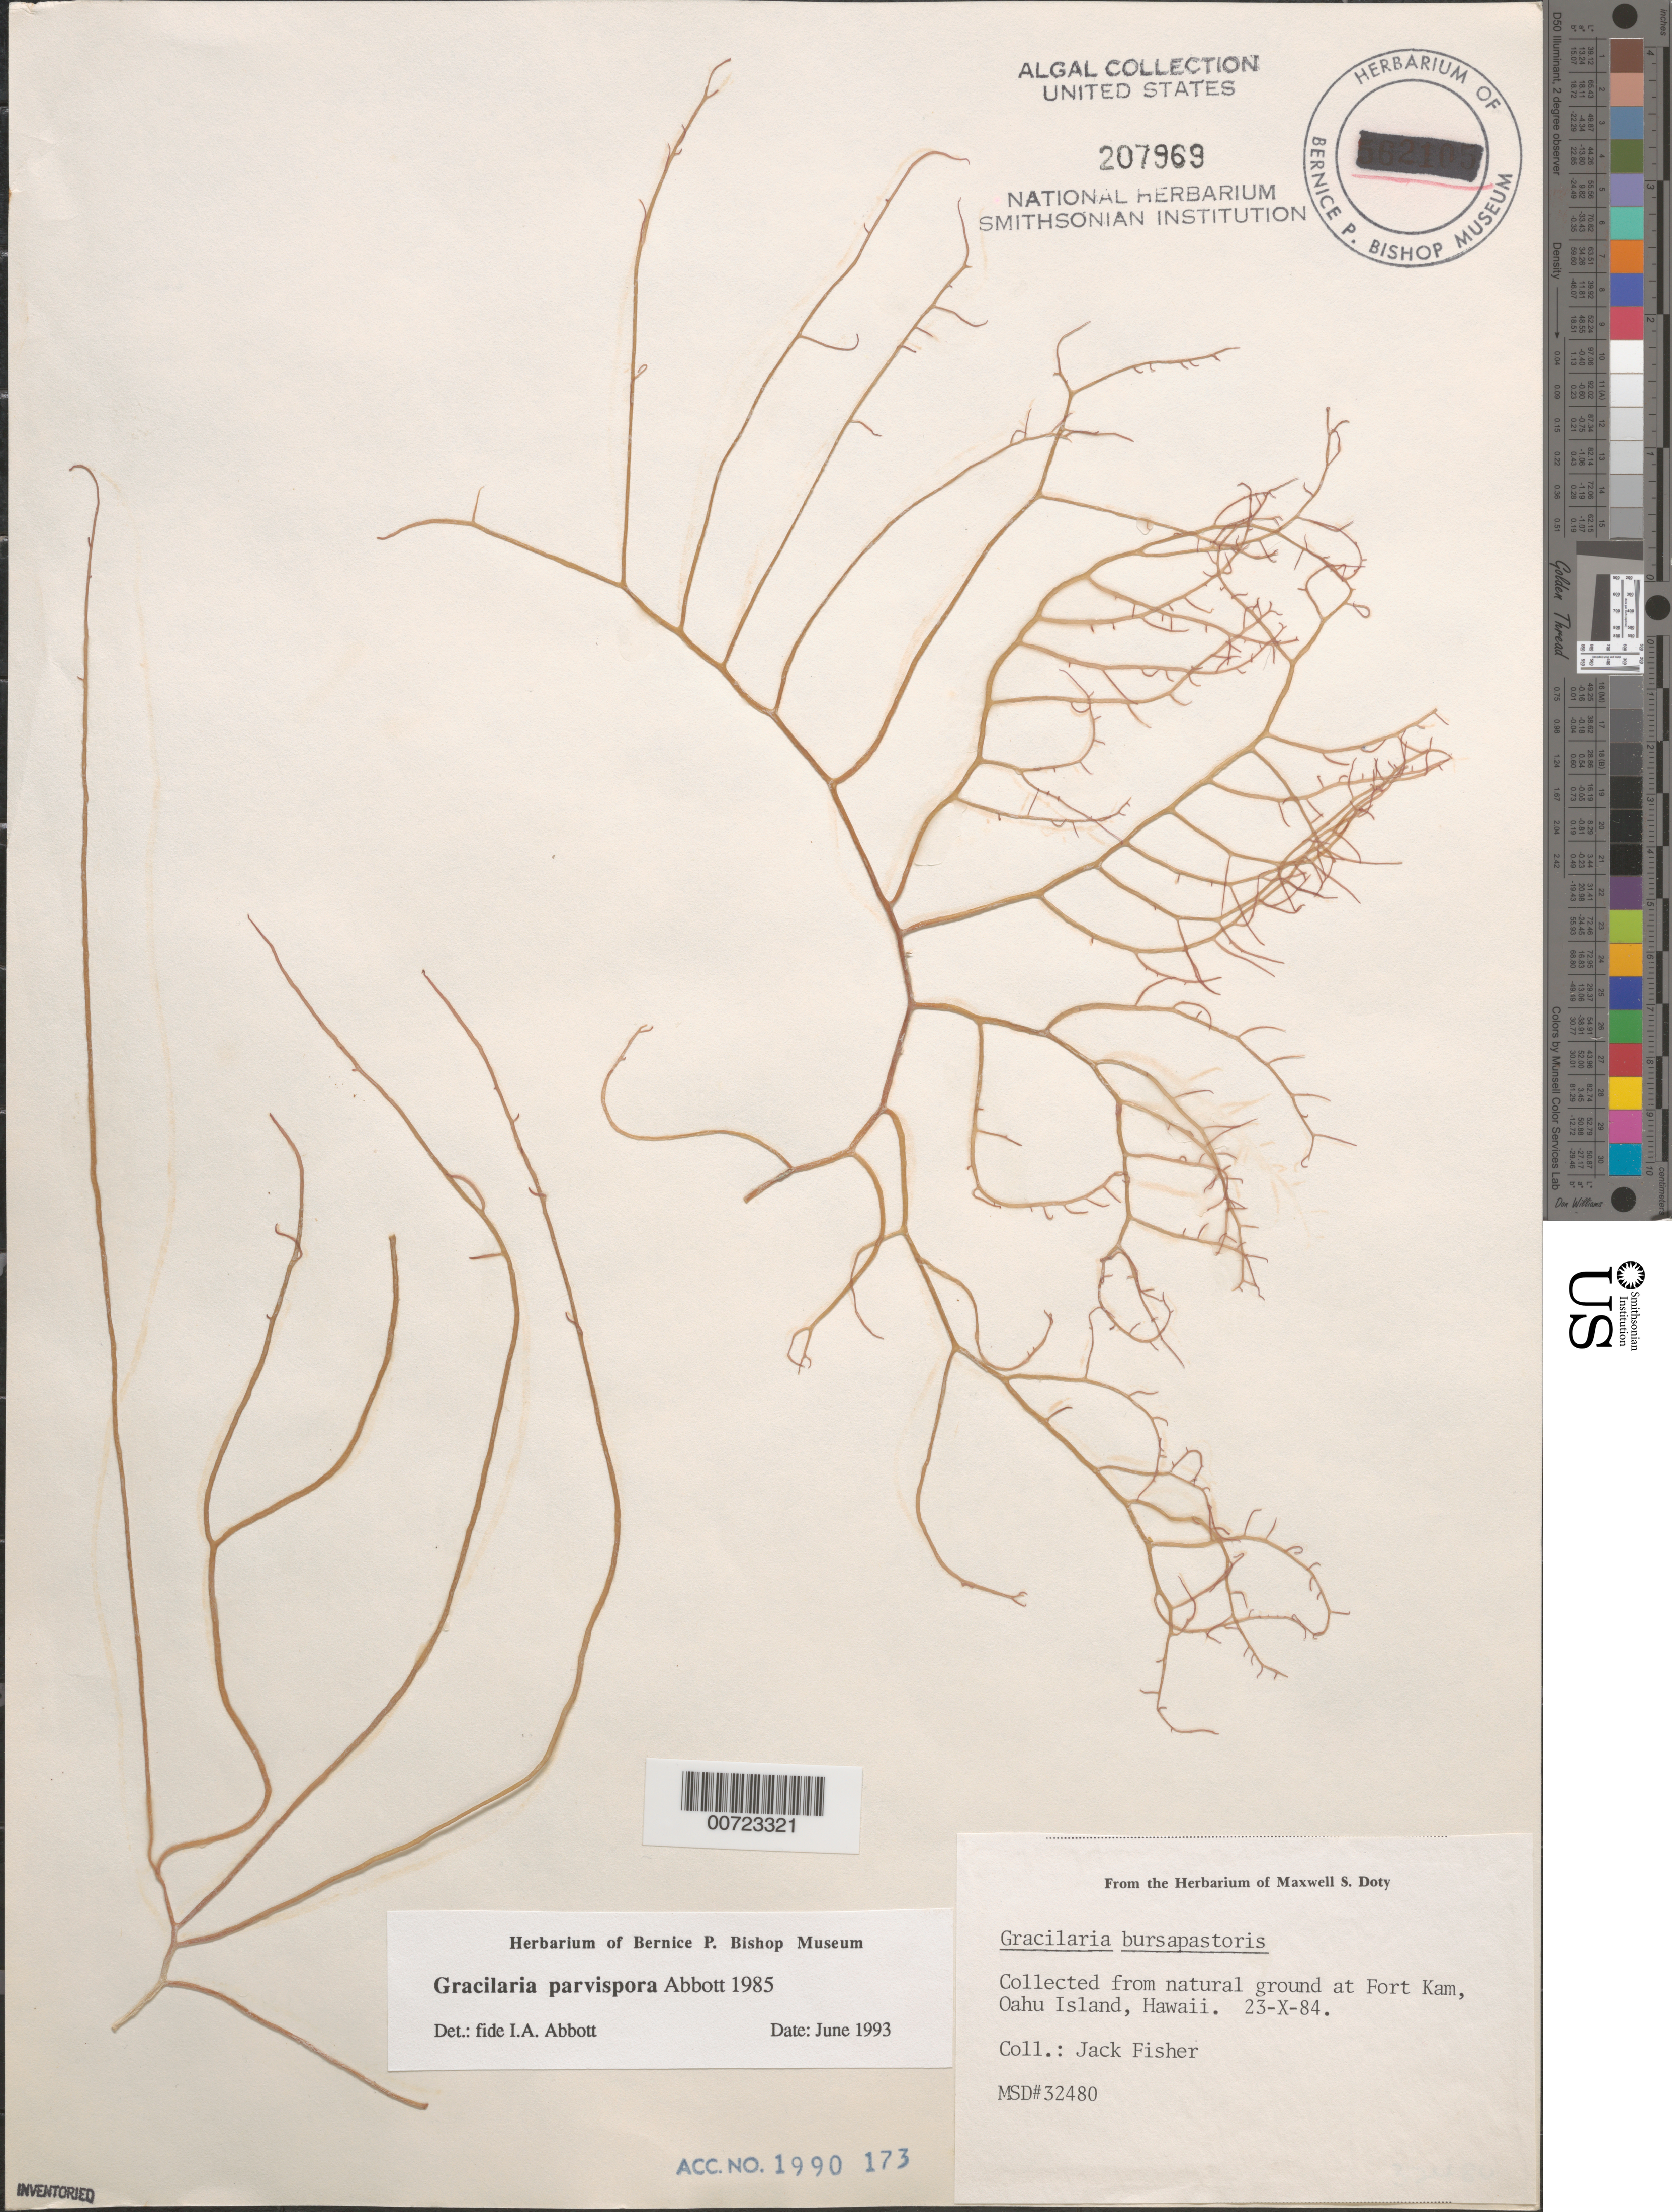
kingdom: Plantae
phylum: Rhodophyta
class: Florideophyceae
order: Gracilariales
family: Gracilariaceae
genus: Gracilaria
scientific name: Gracilaria parvispora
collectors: J. Fisher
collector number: MSD 32480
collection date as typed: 23 Oct 1984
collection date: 1984-10-23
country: United States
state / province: Hawaii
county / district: Honolulu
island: Oahu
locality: Fort Kam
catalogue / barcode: US 207969